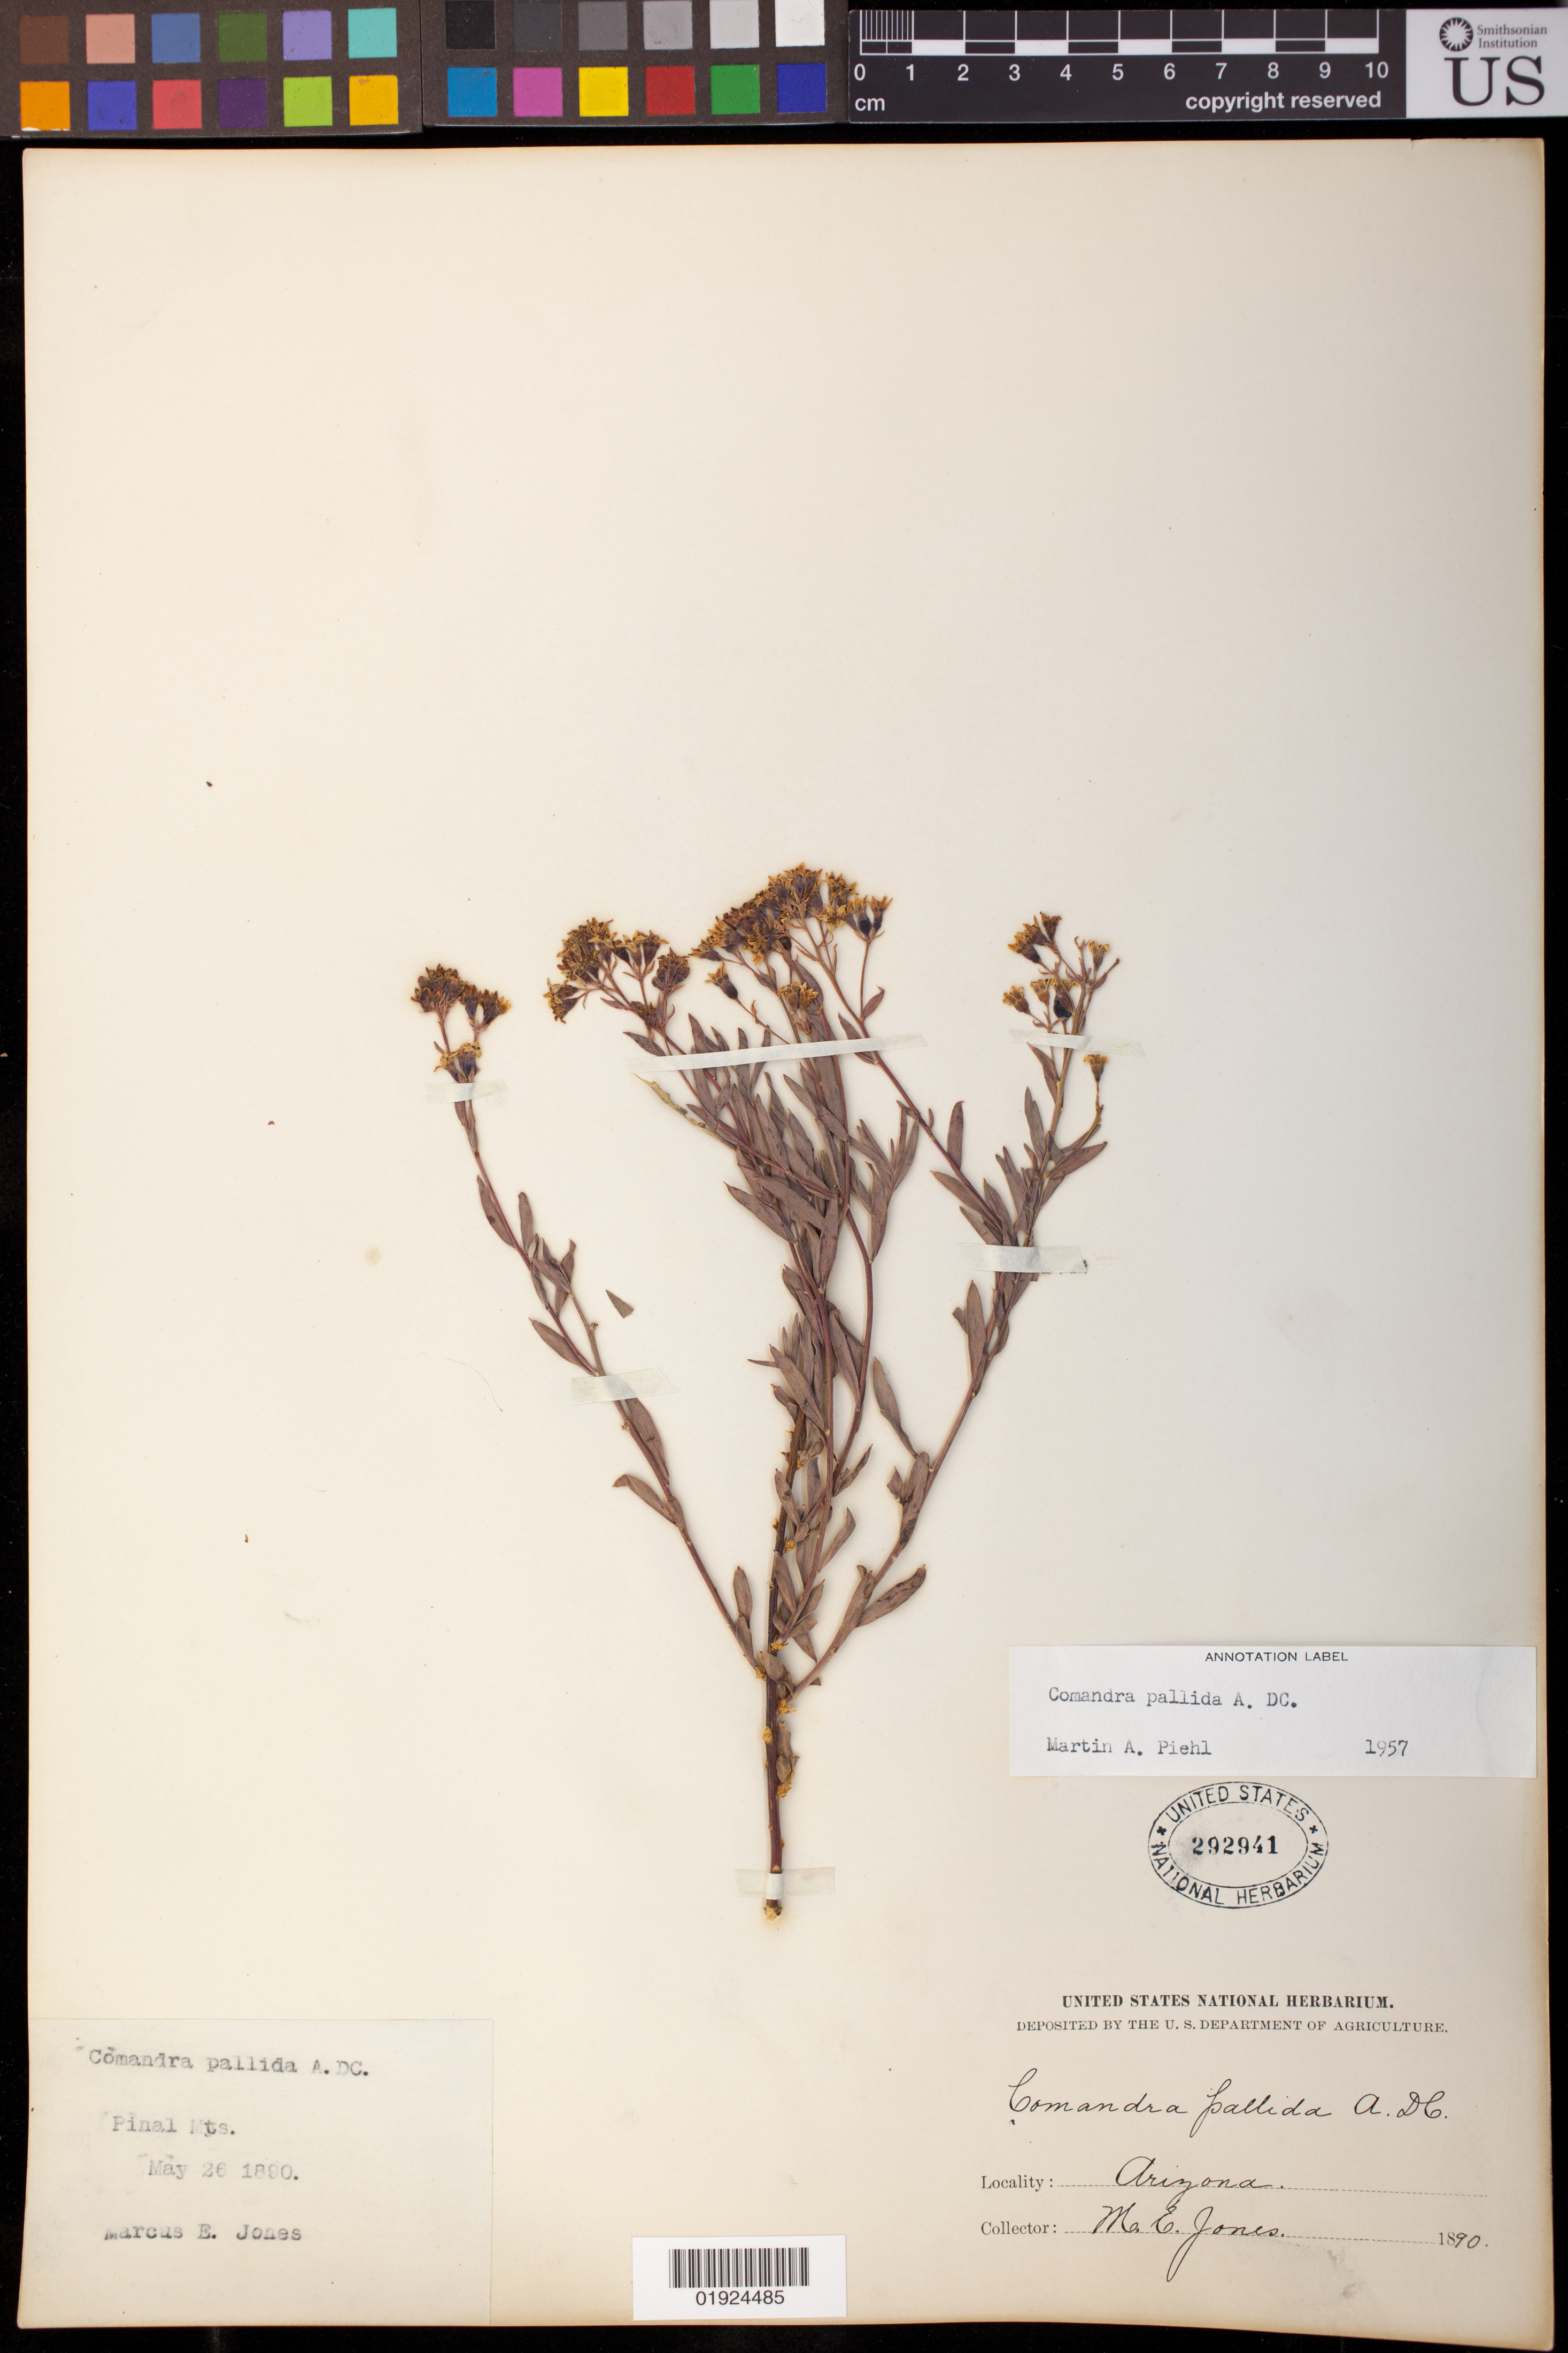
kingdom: Plantae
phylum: Tracheophyta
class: Magnoliopsida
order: Santalales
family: Comandraceae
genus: Comandra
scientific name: Comandra pallida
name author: A. DC.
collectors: M. E. Jones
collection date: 1890-05-26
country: United States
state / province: Arizona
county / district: Pinal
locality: Pinal Mts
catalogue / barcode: US 292941